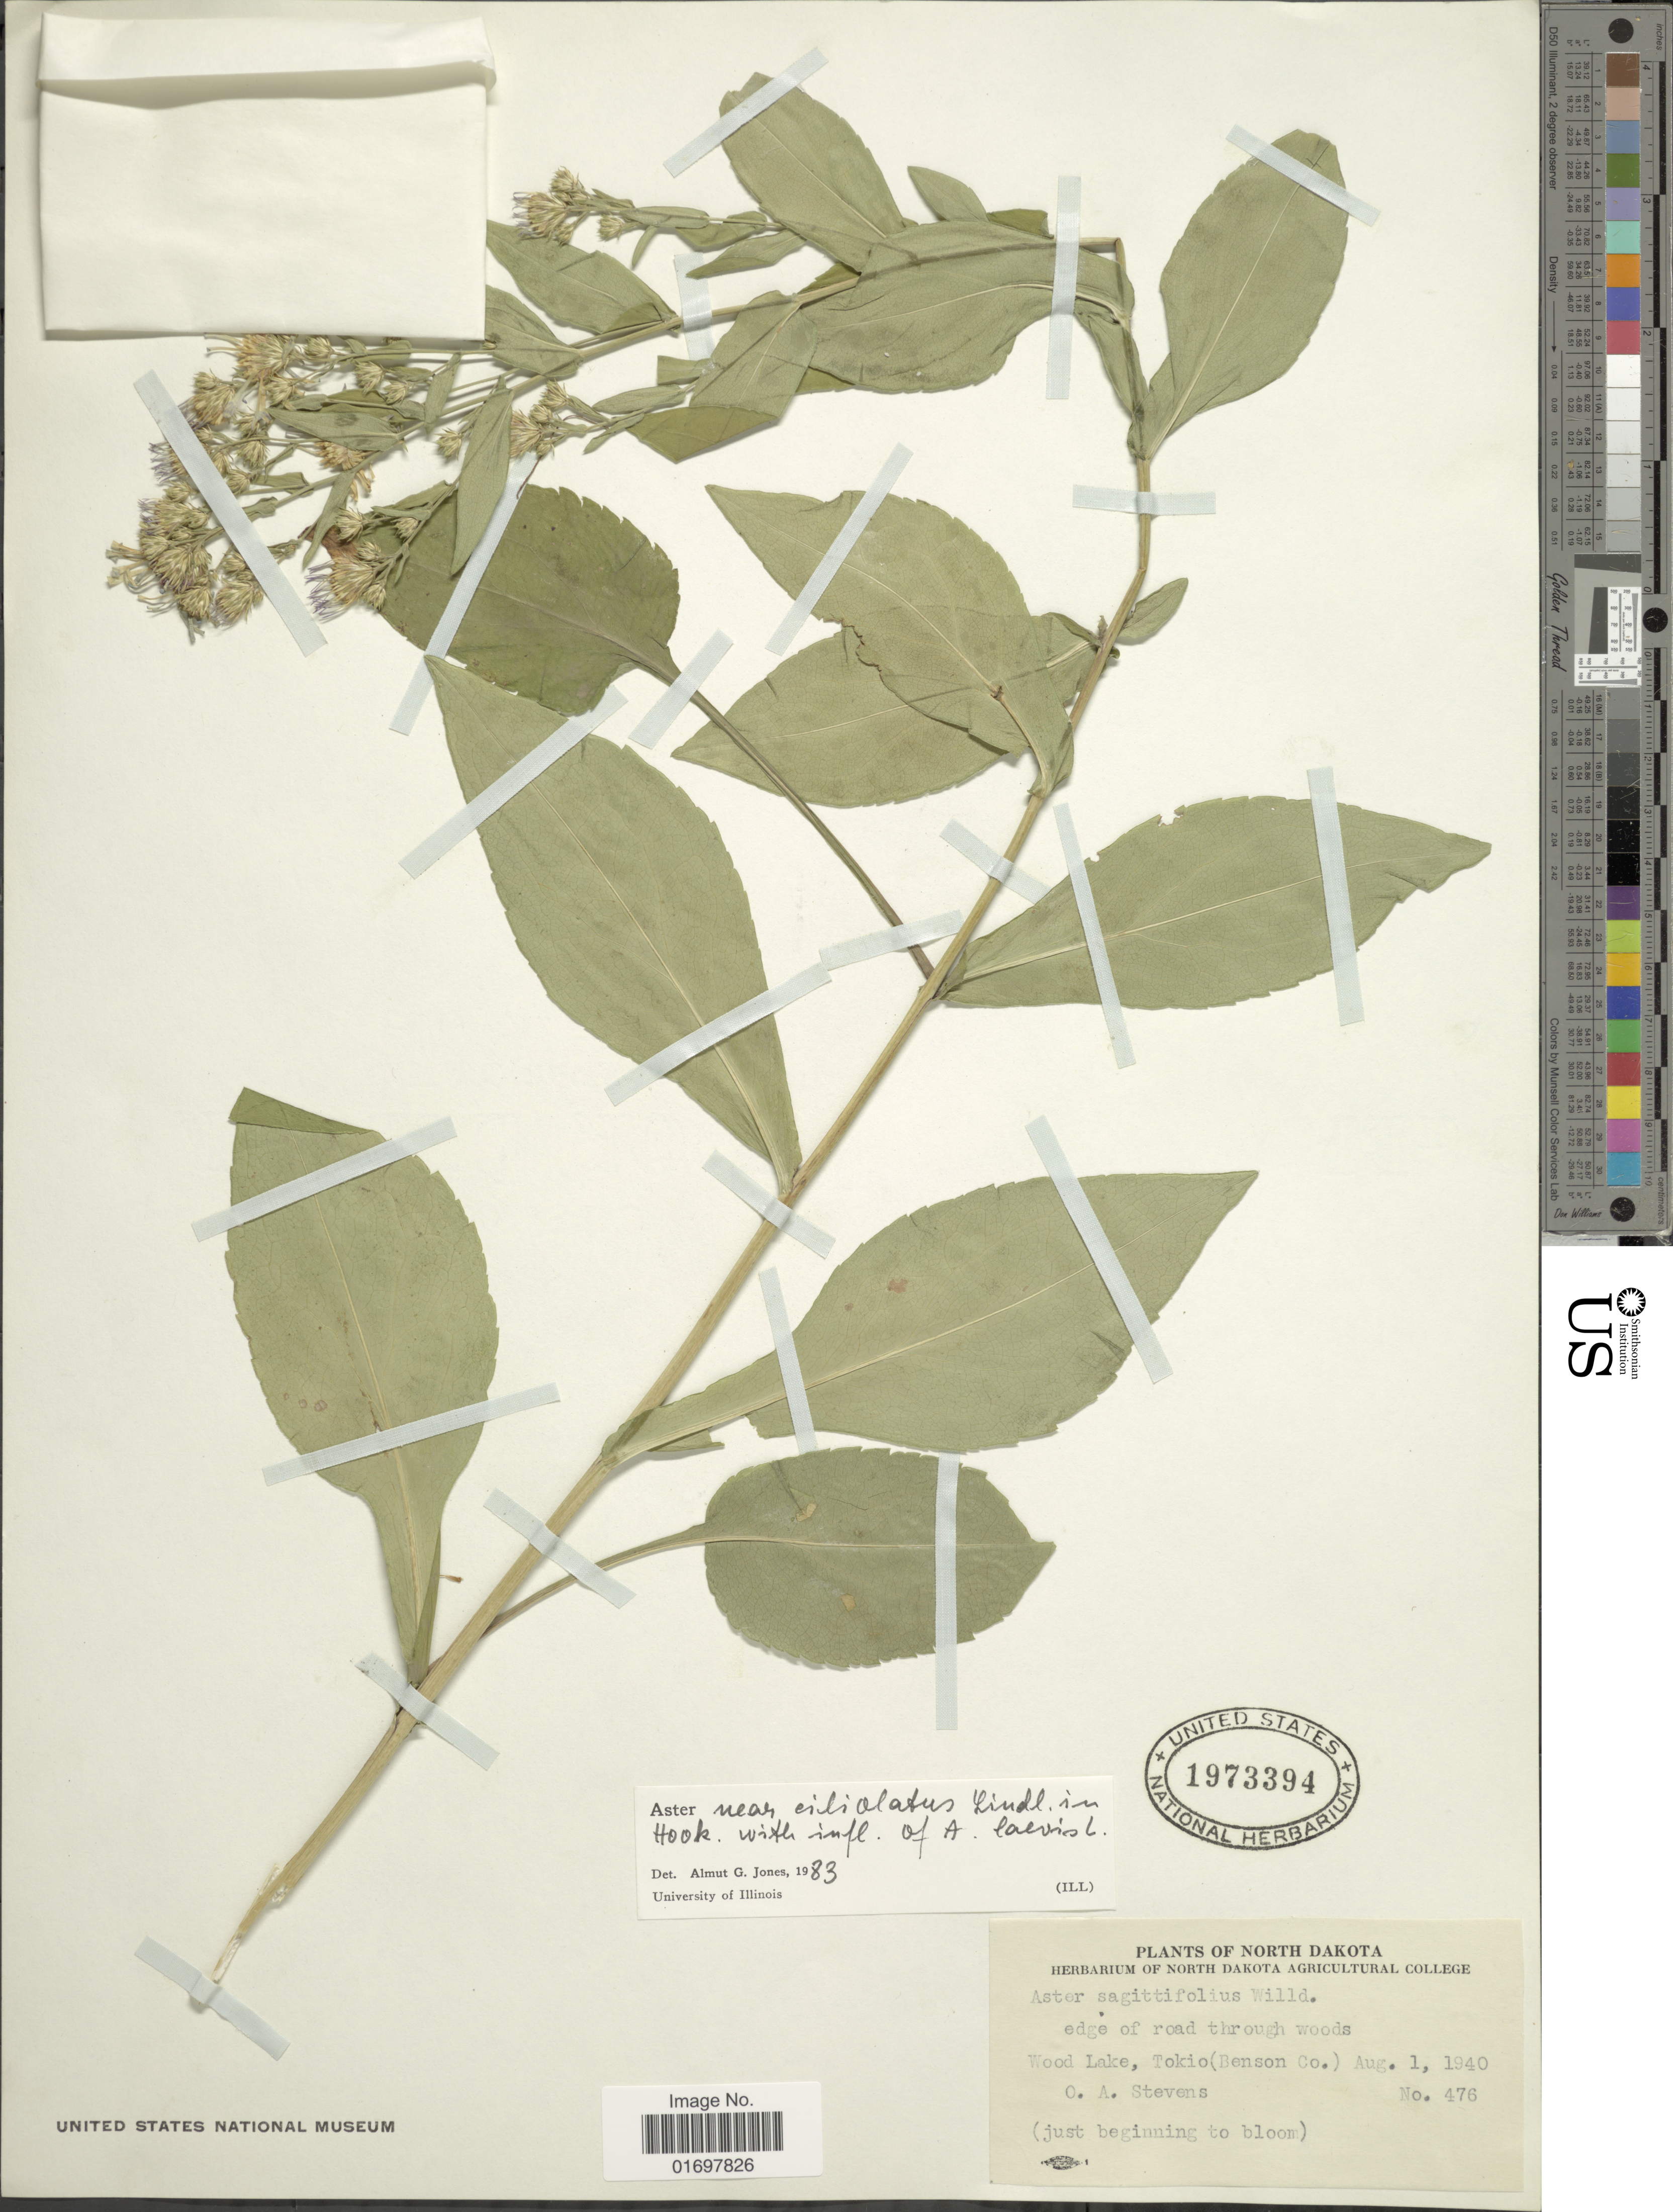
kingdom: Plantae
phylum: Tracheophyta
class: Magnoliopsida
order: Asterales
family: Asteraceae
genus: Symphyotrichum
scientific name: Symphyotrichum ciliolatum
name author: (Lindl.) Á. Löve & D. Löve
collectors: O. A. Stevens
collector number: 476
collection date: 1940-08-01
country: United States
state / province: North Dakota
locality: Wood Lake, Tokio (Benson Co.).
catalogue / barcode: US 1973394